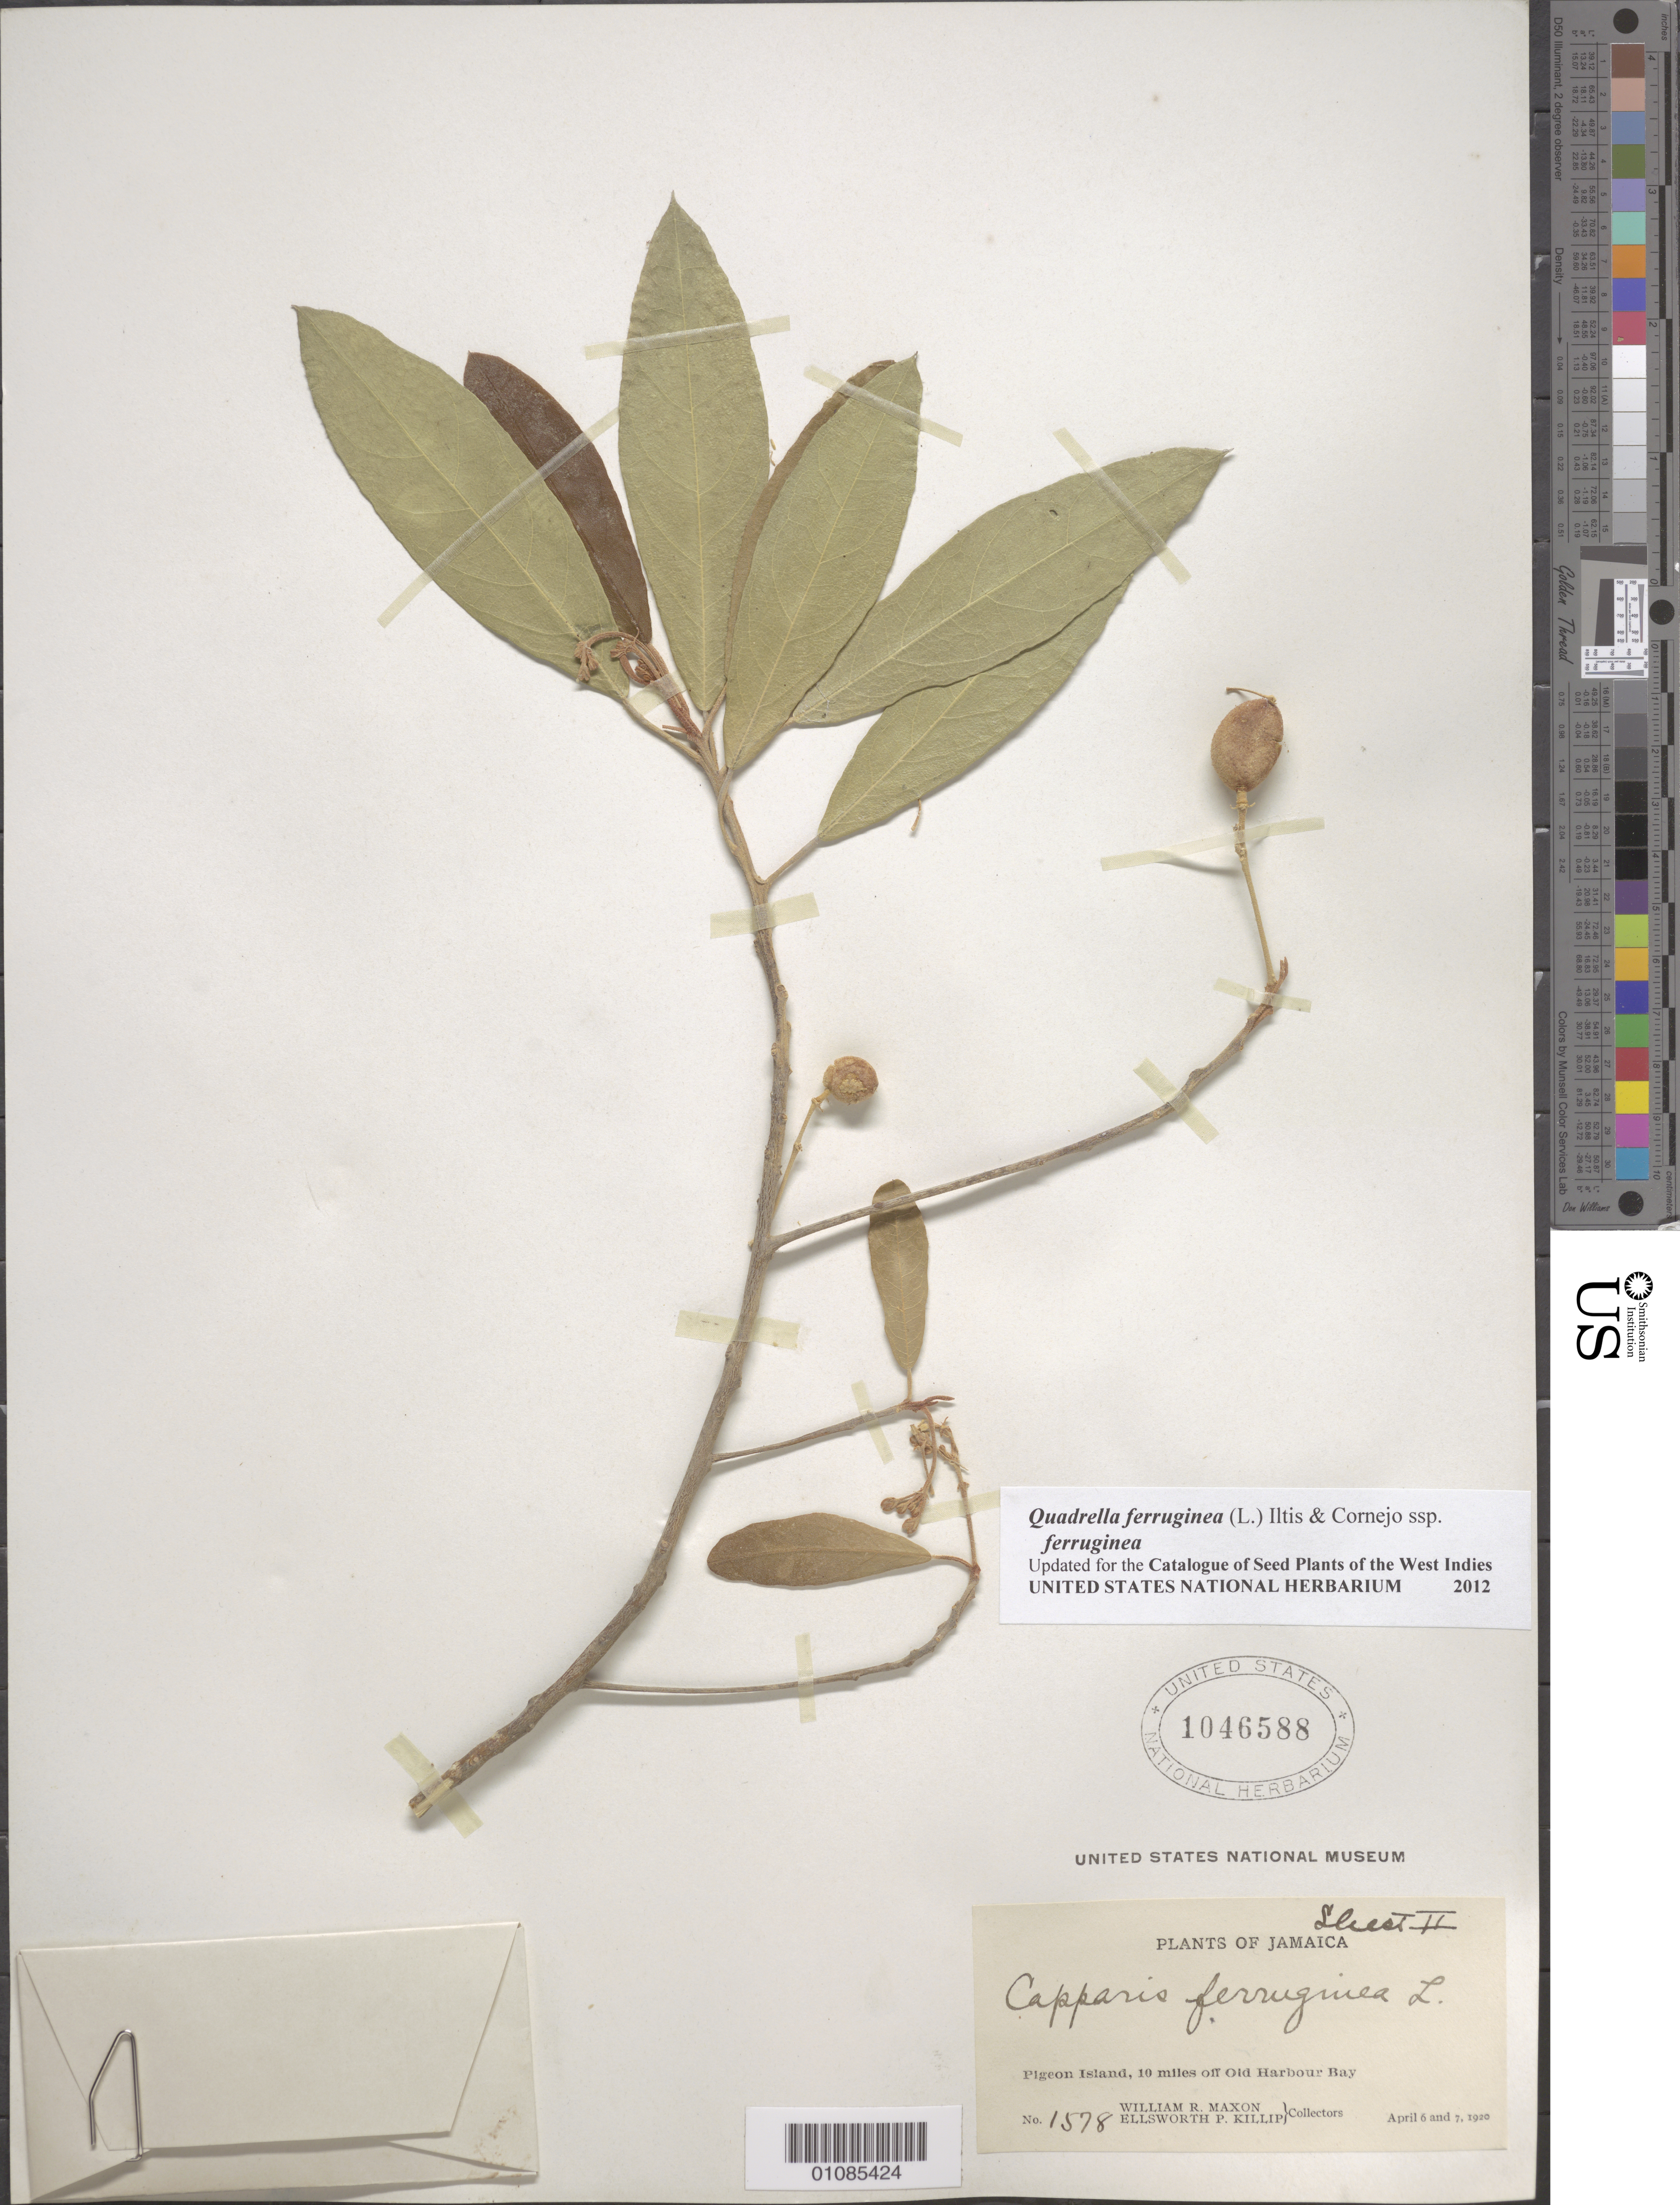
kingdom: Plantae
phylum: Tracheophyta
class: Magnoliopsida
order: Brassicales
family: Capparaceae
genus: Quadrella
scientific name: Quadrella ferruginea subsp. ferruginea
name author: (L.) Cornejo & Iltis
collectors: W. R. Maxon & E. P. Killip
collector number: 1578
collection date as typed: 06 Apr 1920 to 07 Apr 1920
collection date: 1920-04-06/1920-04-07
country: Jamaica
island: Pigeon Island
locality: Pigeon Island, 10 mi off Old Harbour Bay.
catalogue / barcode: US 1046588